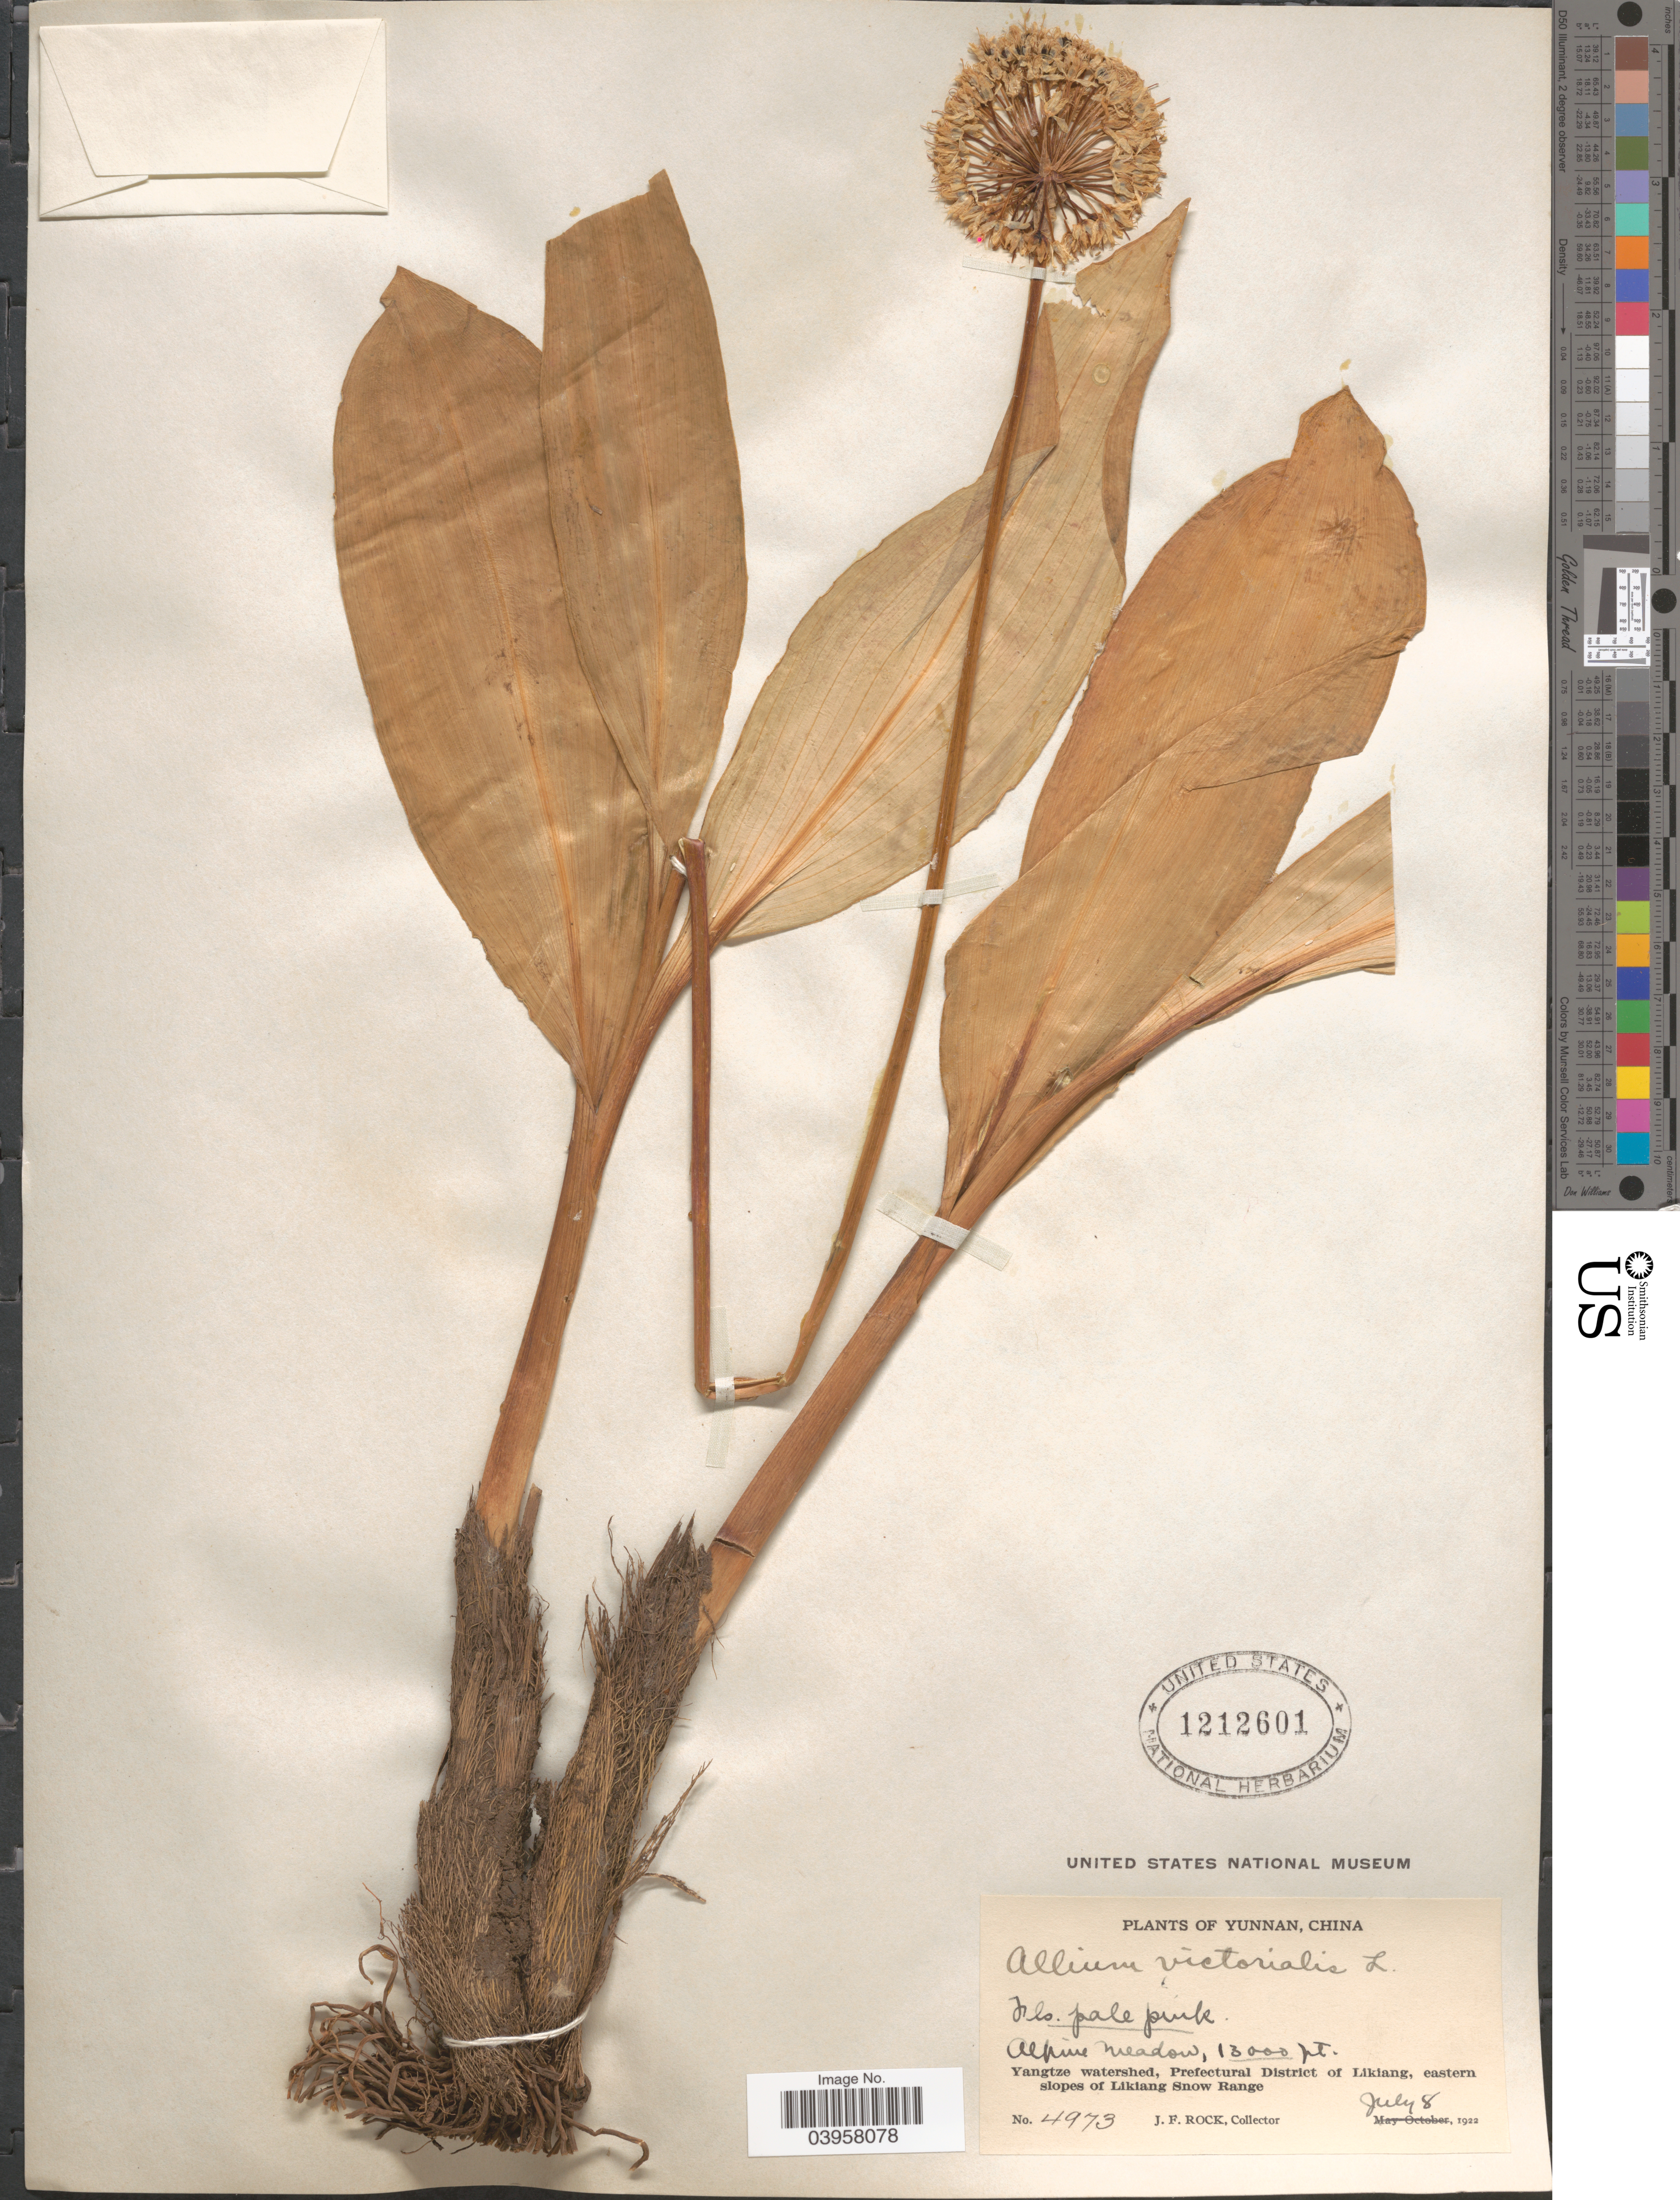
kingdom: Plantae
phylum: Tracheophyta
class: Liliopsida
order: Asparagales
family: Amaryllidaceae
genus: Allium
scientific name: Allium victorialis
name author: L.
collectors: J. Rock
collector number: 4973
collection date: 1922-07-08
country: China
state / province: Yunnan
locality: Yangtze watershed, Prefectural District of Likiang, eastern slopes of Likiang Snow Range.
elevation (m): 3962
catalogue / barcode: US 1212601